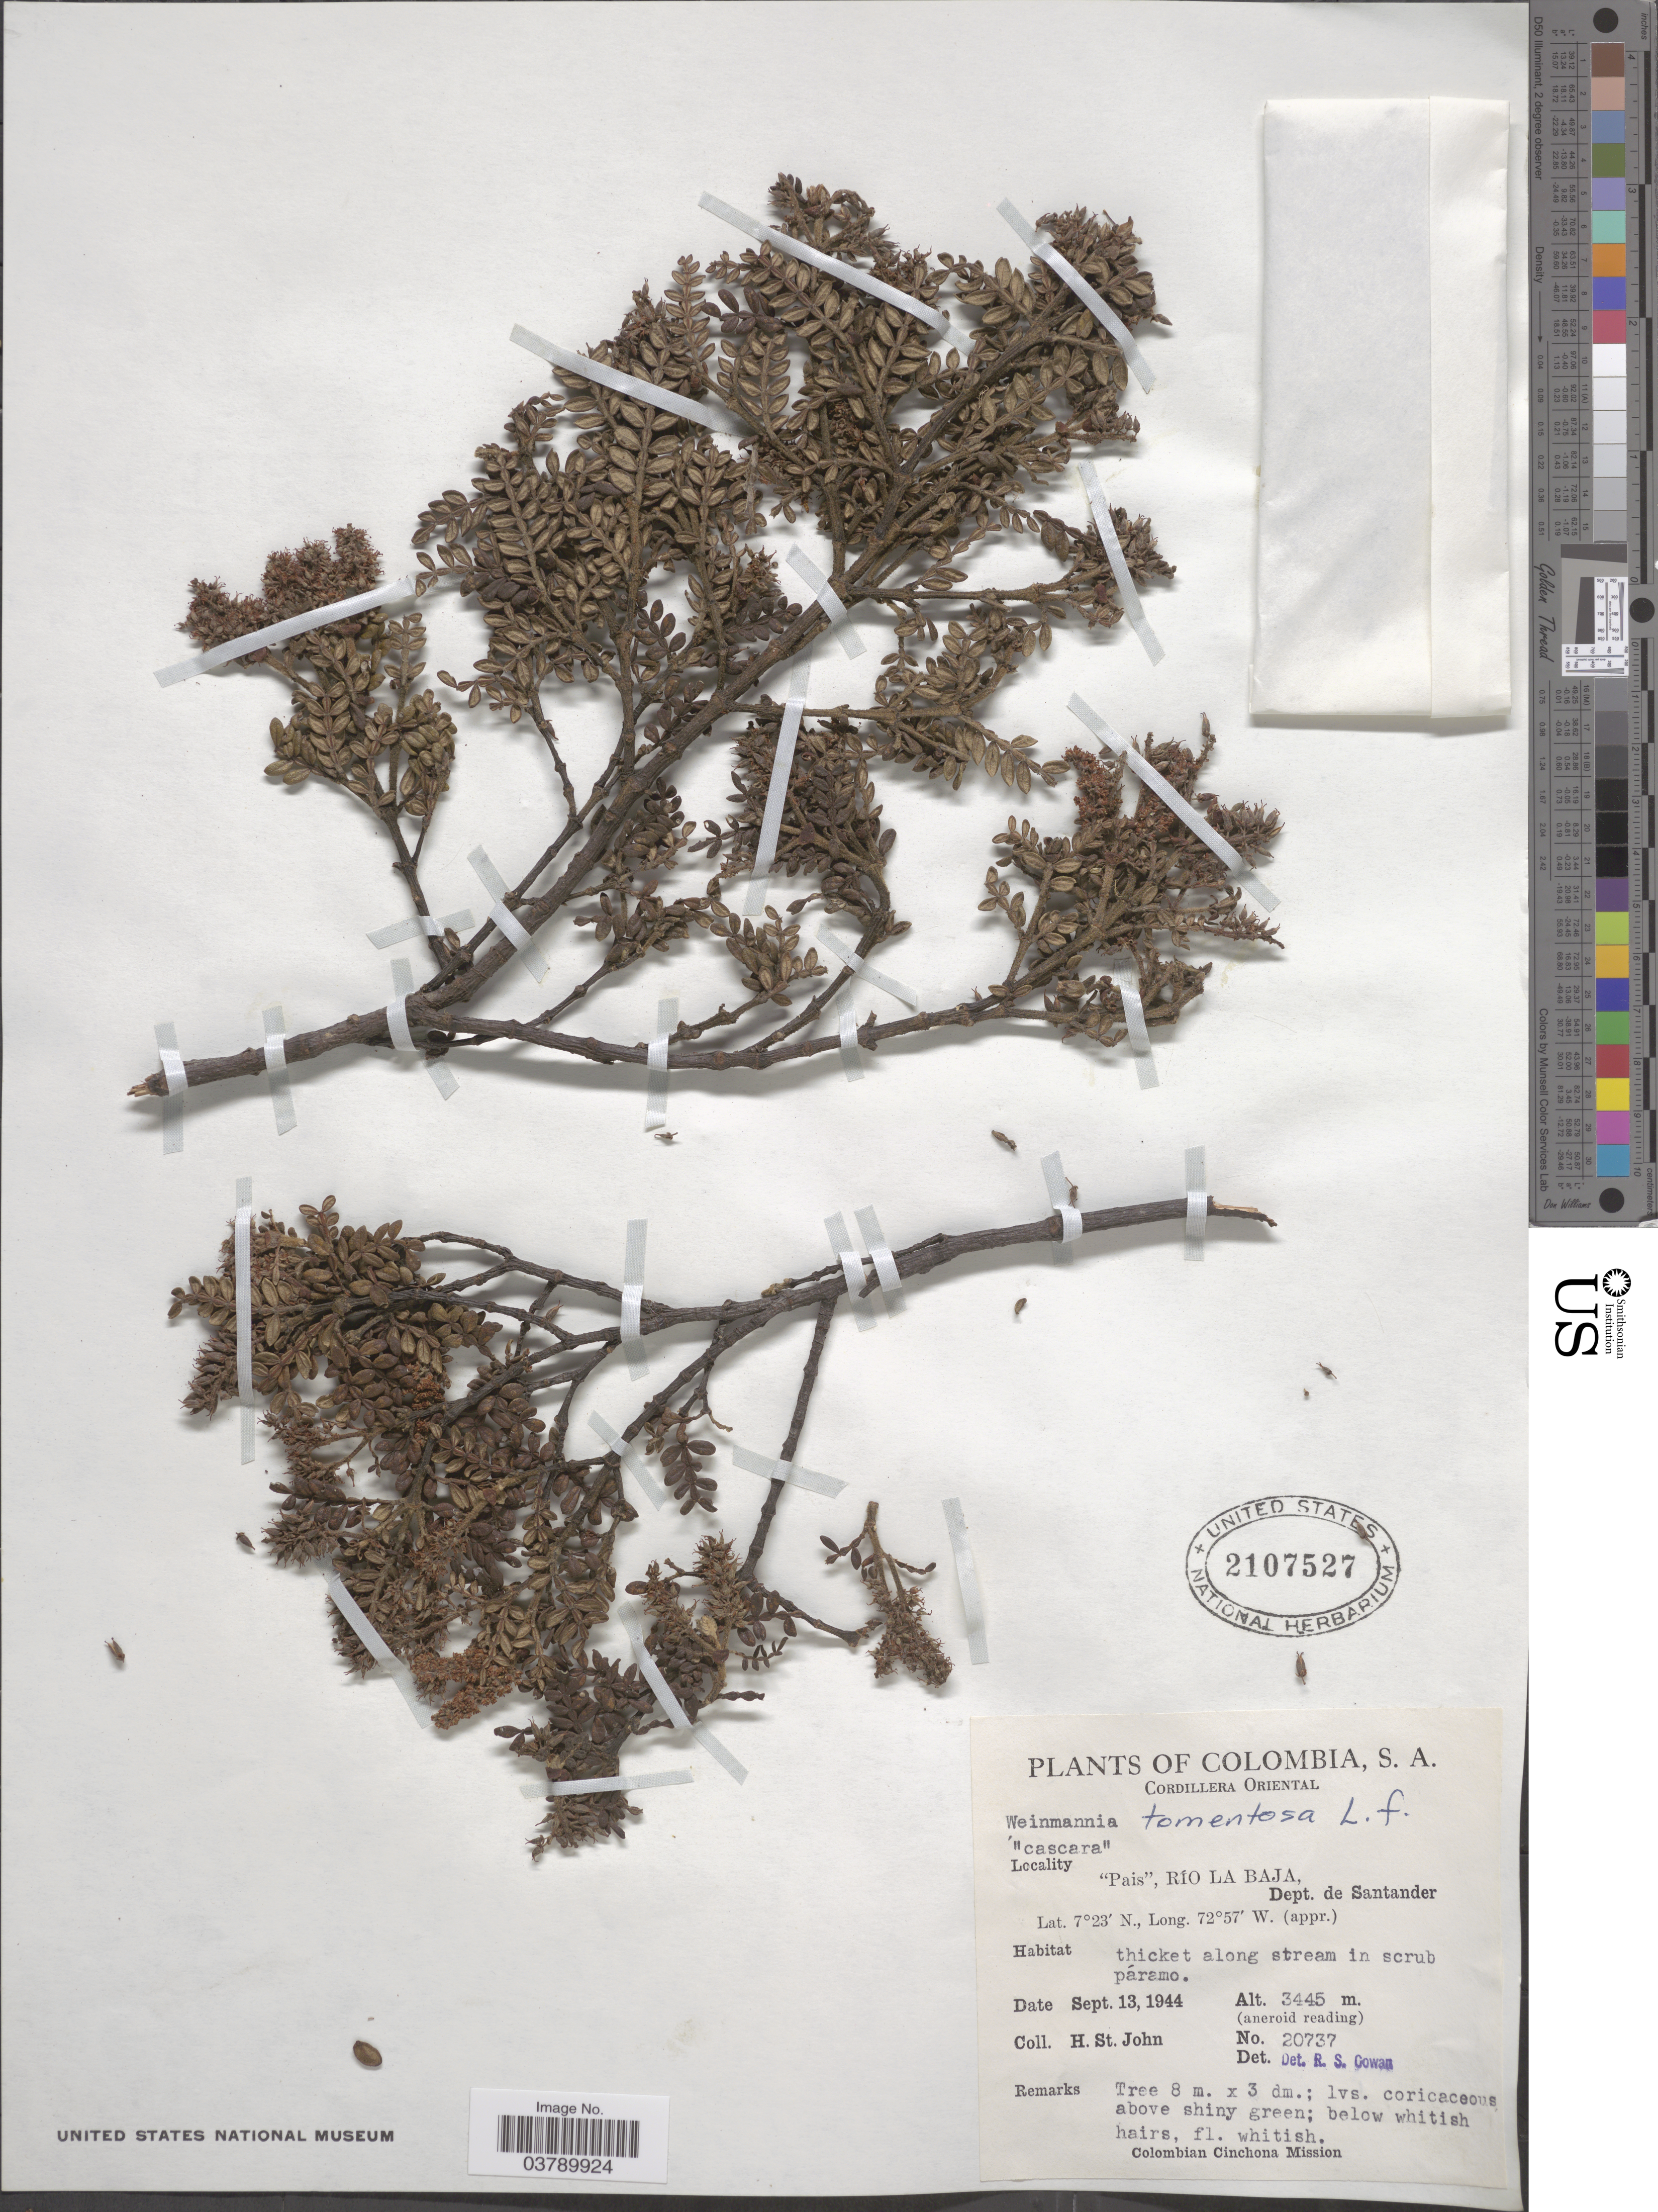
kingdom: Plantae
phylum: Tracheophyta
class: Magnoliopsida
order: Oxalidales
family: Cunoniaceae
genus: Weinmannia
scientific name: Weinmannia tomentosa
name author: L.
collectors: H. St. John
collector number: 20737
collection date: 1944-09-13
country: Colombia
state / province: Santander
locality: Cordillera Oriental. "Pais", Río La Baja, Dept. de Santander.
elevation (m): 3445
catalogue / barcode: US 2107527